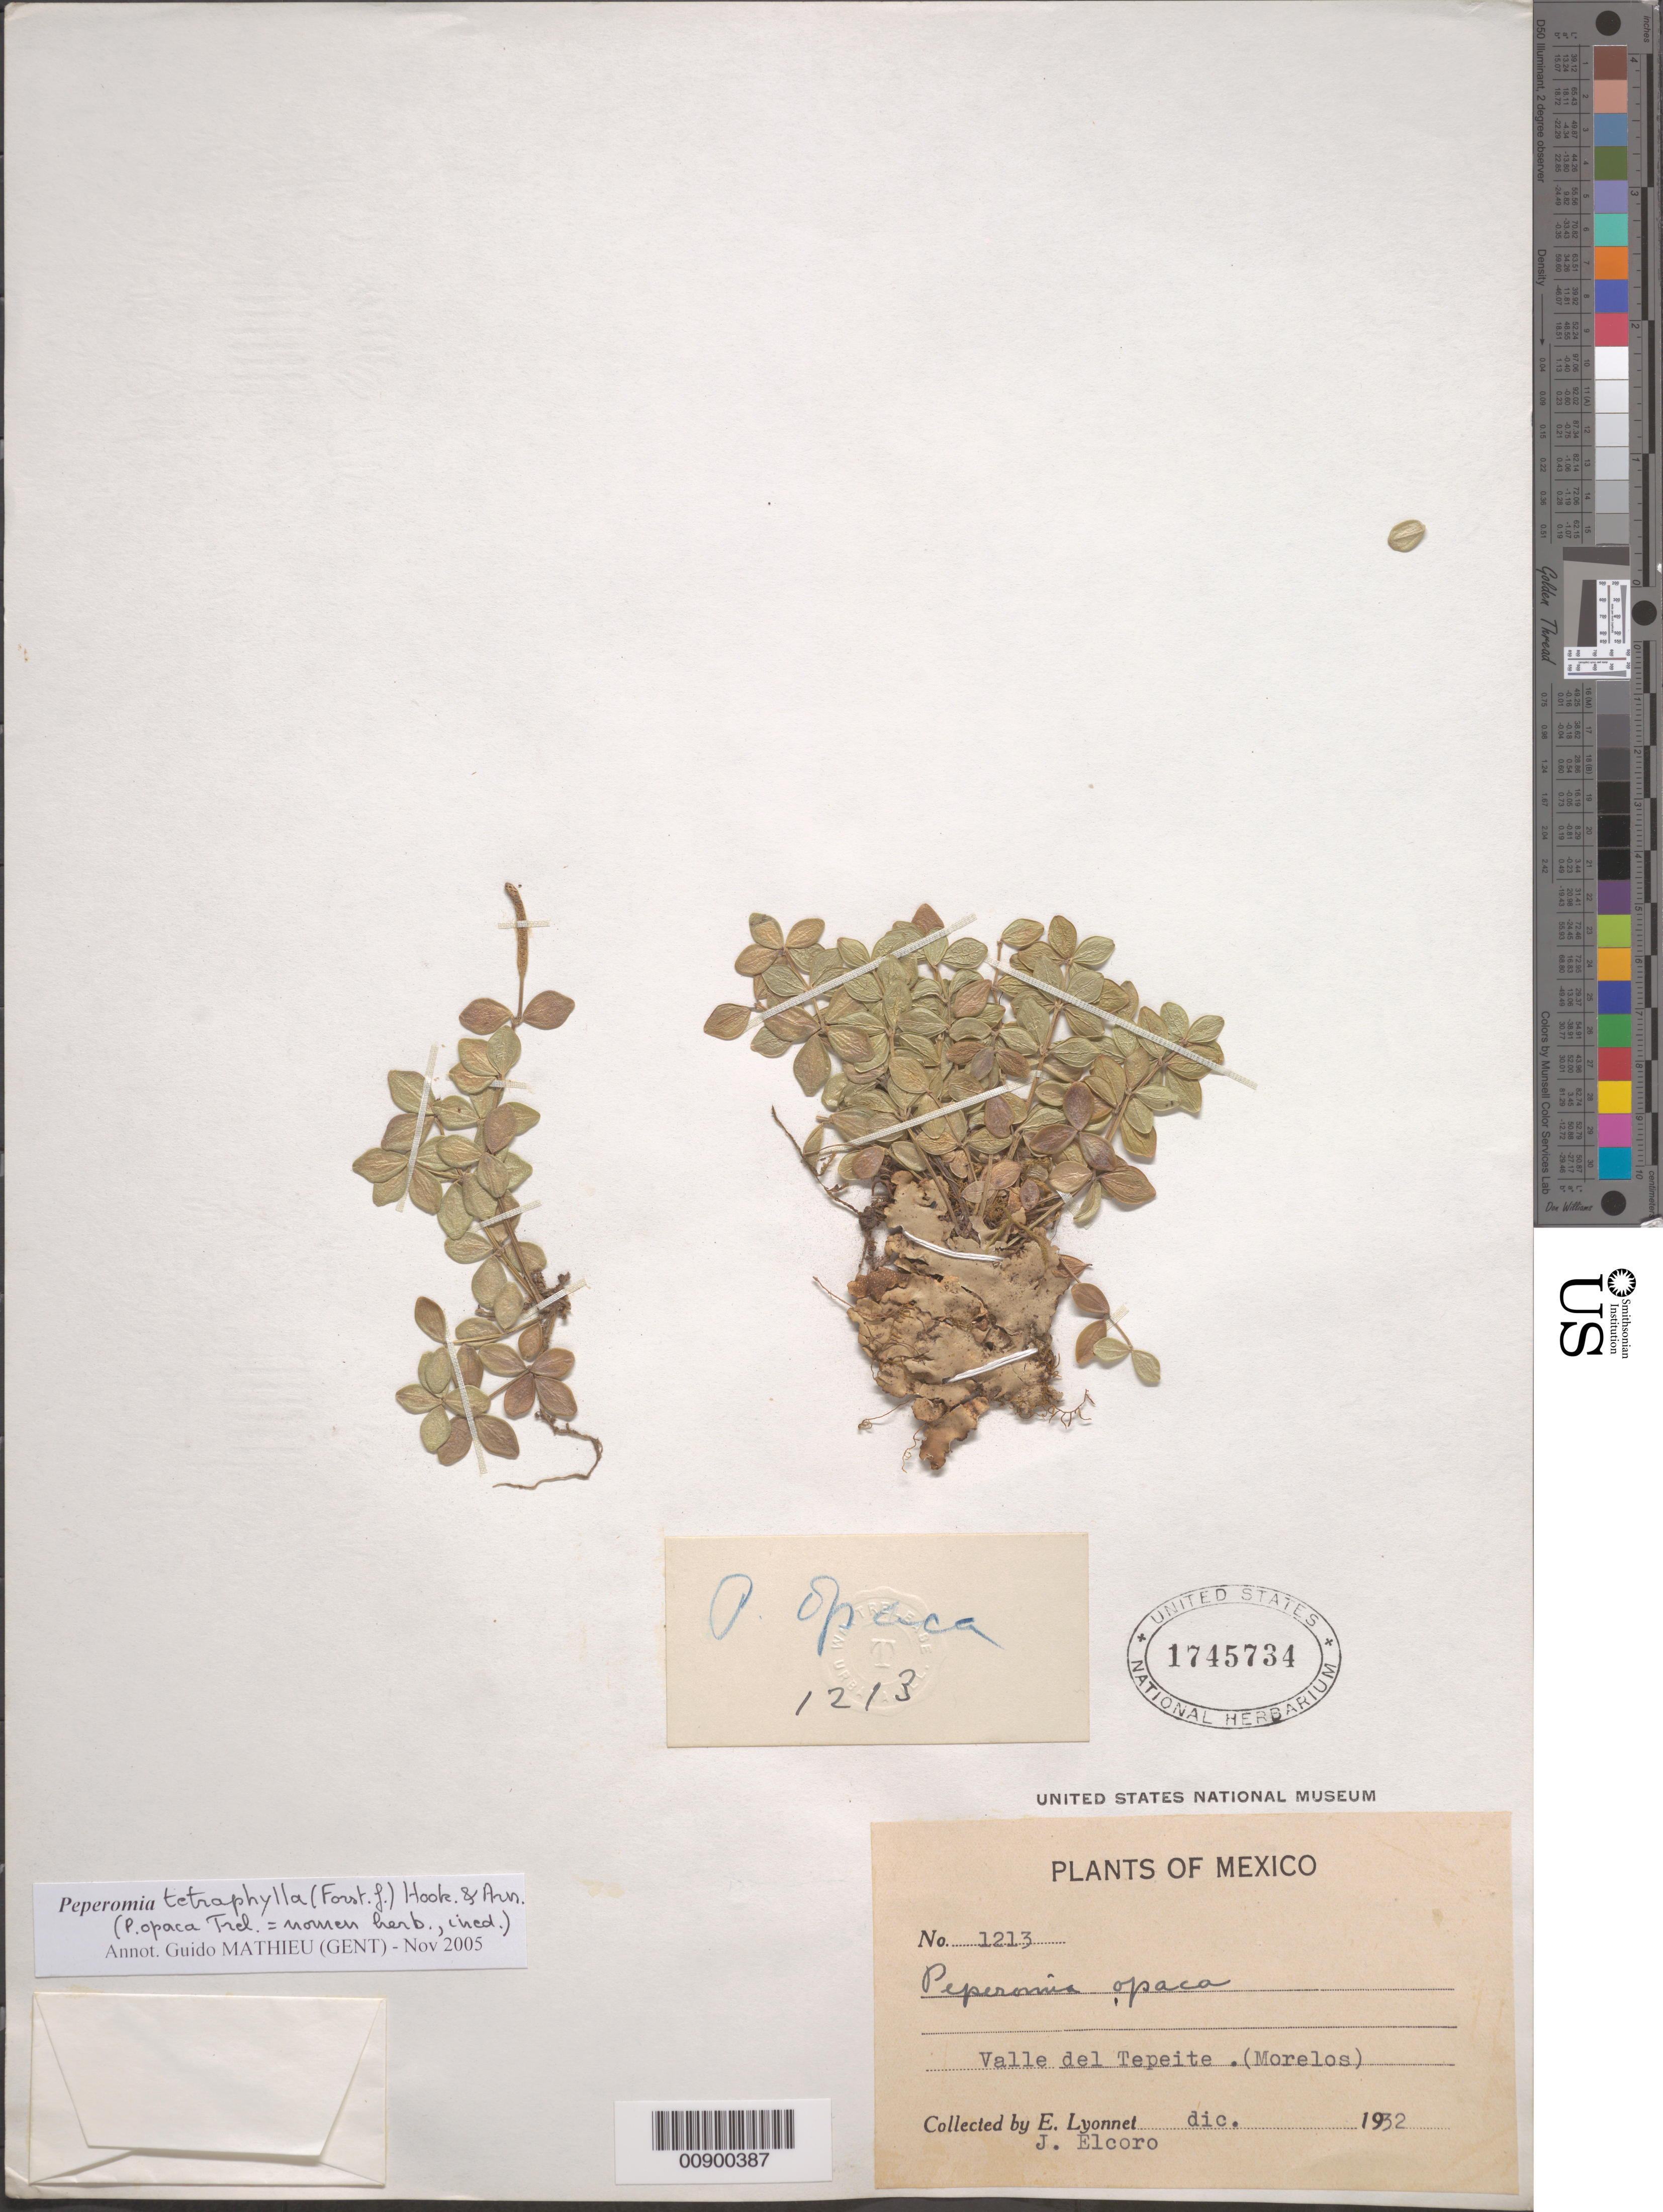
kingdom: Plantae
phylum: Tracheophyta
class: Magnoliopsida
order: Piperales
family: Piperaceae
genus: Peperomia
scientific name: Peperomia trichopus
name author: Trel. in J.F. Macbr.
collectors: Bro. E. Lyonnet & J. Elcoro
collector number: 1213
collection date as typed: Dec 1932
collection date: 1932-12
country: Mexico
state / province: Morelos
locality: Valle del Tepeite (Morelos).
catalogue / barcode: US 1745734